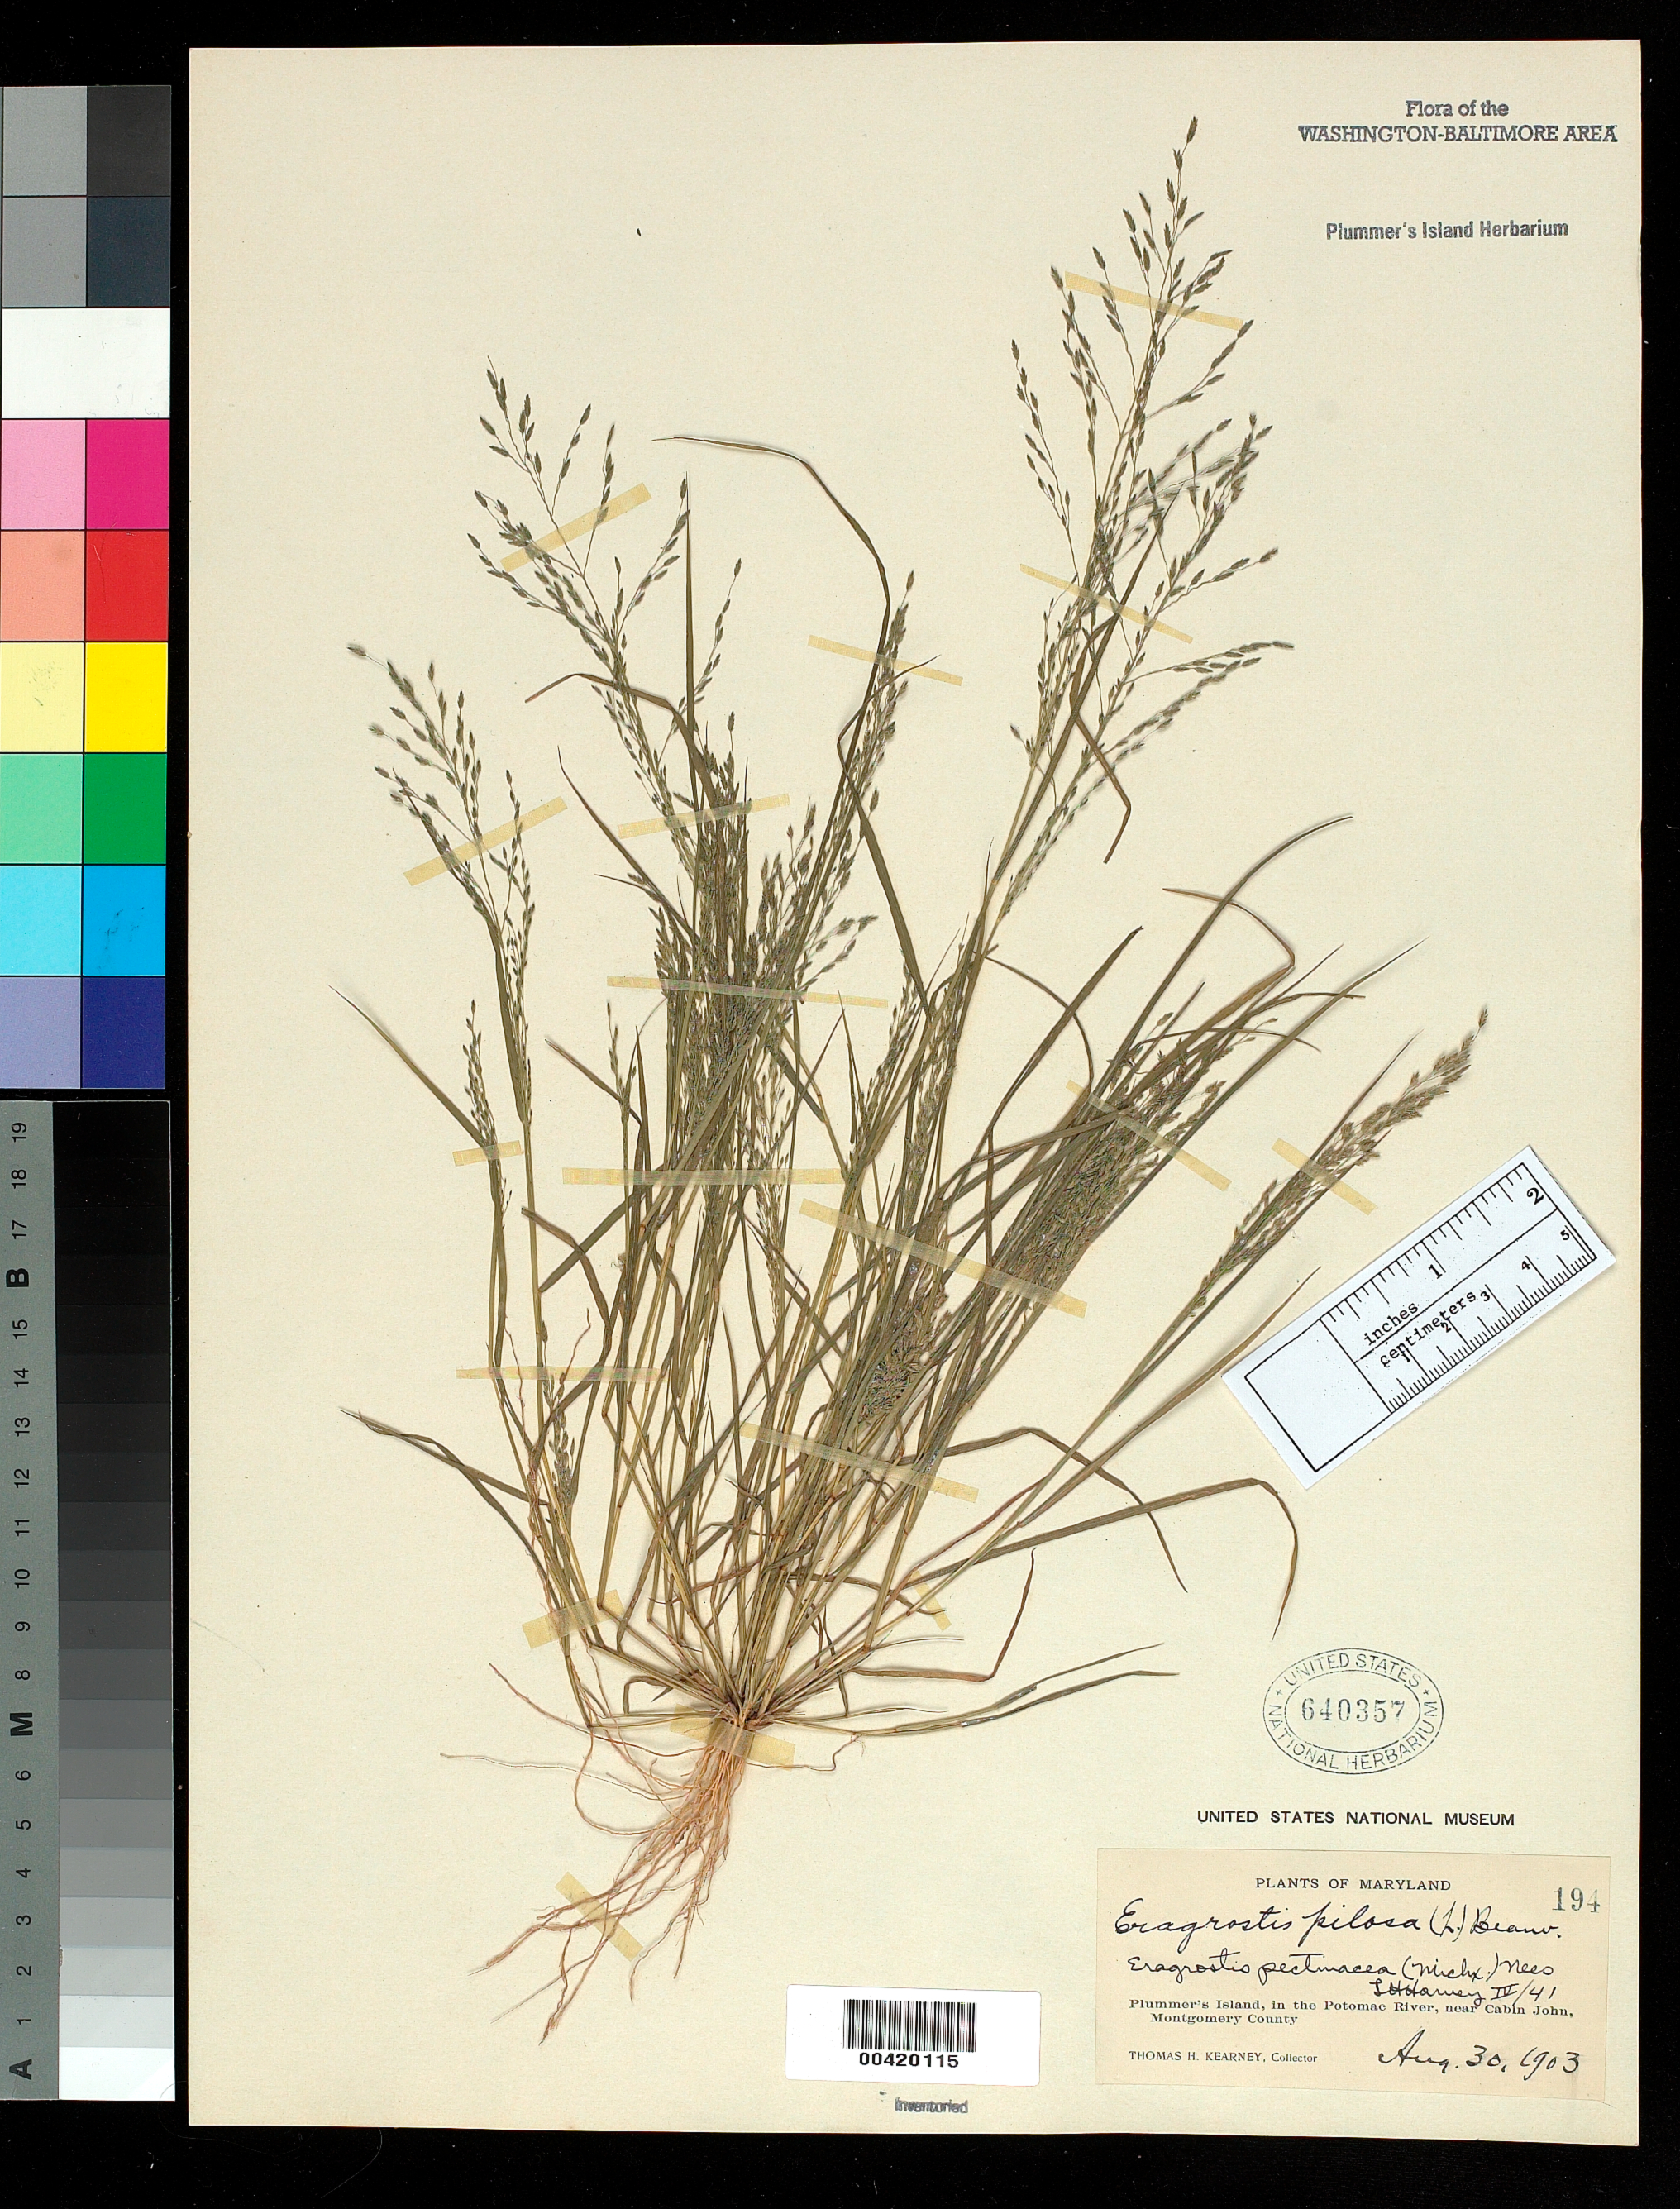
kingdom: Plantae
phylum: Tracheophyta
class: Liliopsida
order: Poales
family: Poaceae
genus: Eragrostis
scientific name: Eragrostis pectinacea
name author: (Michx.) Nees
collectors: T. H. Kearney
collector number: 194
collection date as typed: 30 Aug 1903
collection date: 1903-08-30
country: United States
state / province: Maryland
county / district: Montgomery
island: Plummers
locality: Plummer's Island C. & O. Canal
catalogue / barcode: US 640357